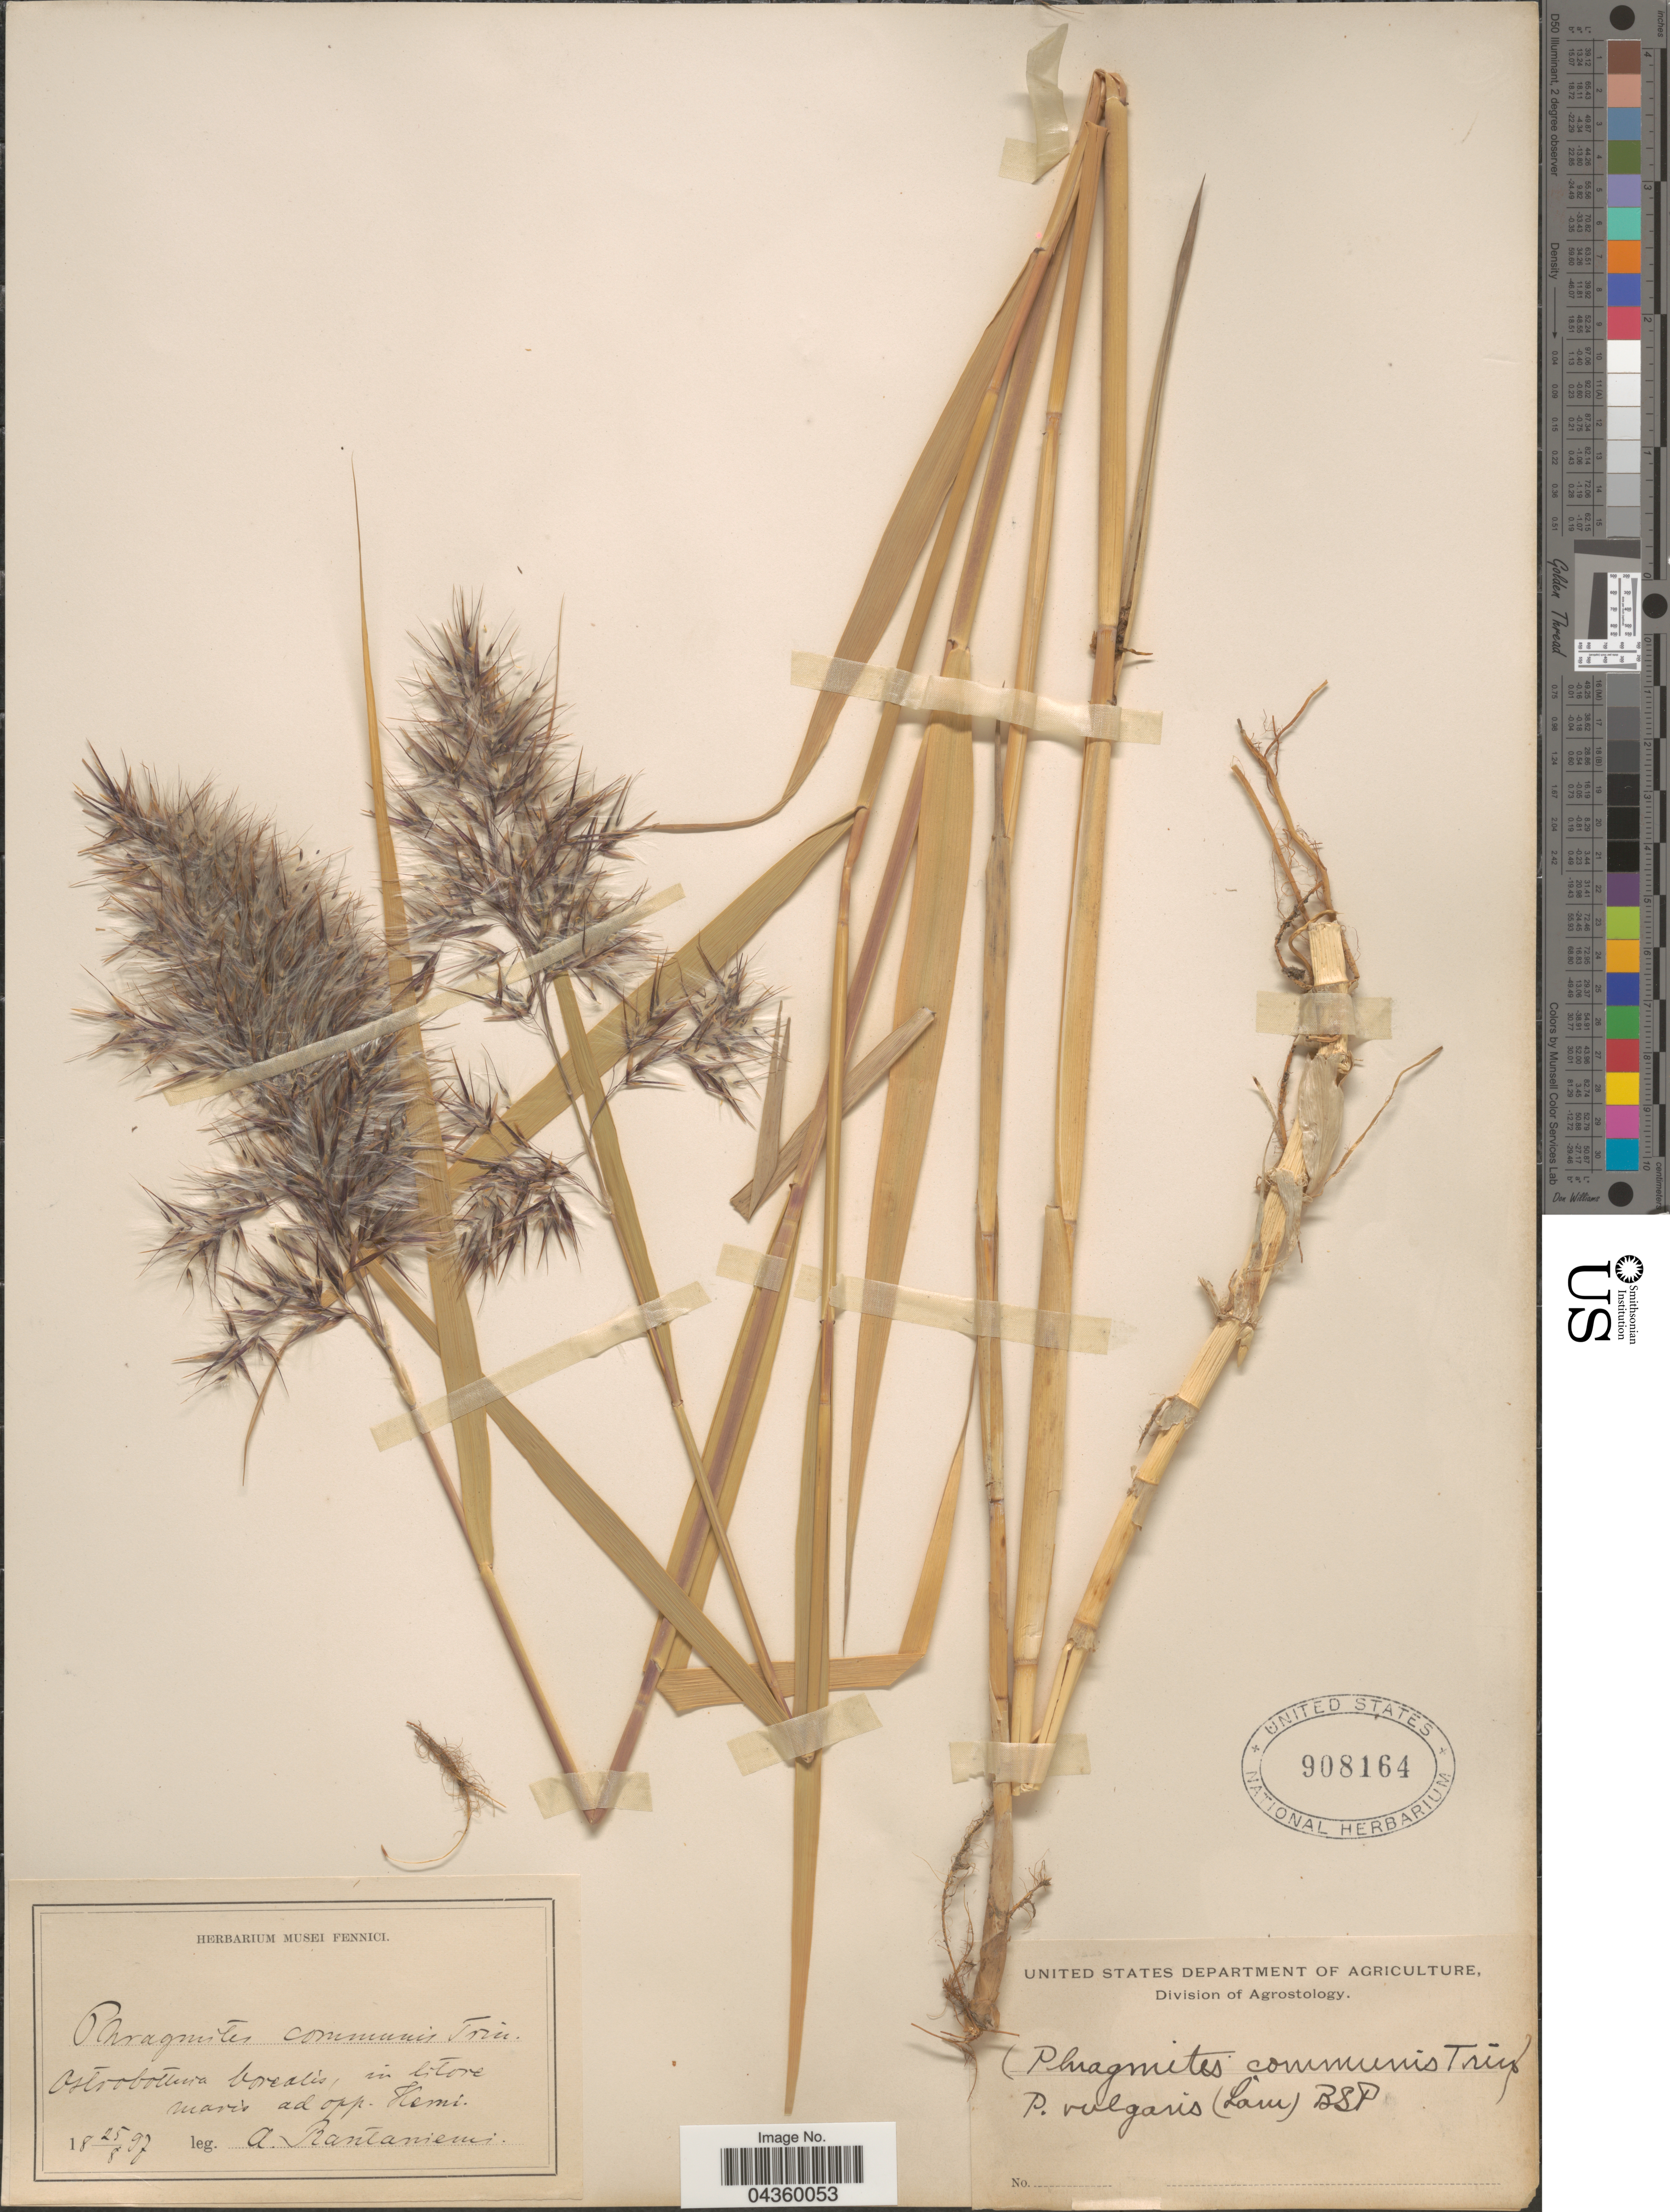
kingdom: Plantae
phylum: Tracheophyta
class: Liliopsida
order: Poales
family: Poaceae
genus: Phragmites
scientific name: Phragmites australis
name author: (Cav.) Trin. ex Steud.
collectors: A. Rantaniemi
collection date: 1897-08-25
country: Finland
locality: Ostrobottnia borealis, in litore maris ad opp. Kemis.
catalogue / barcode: US 908164